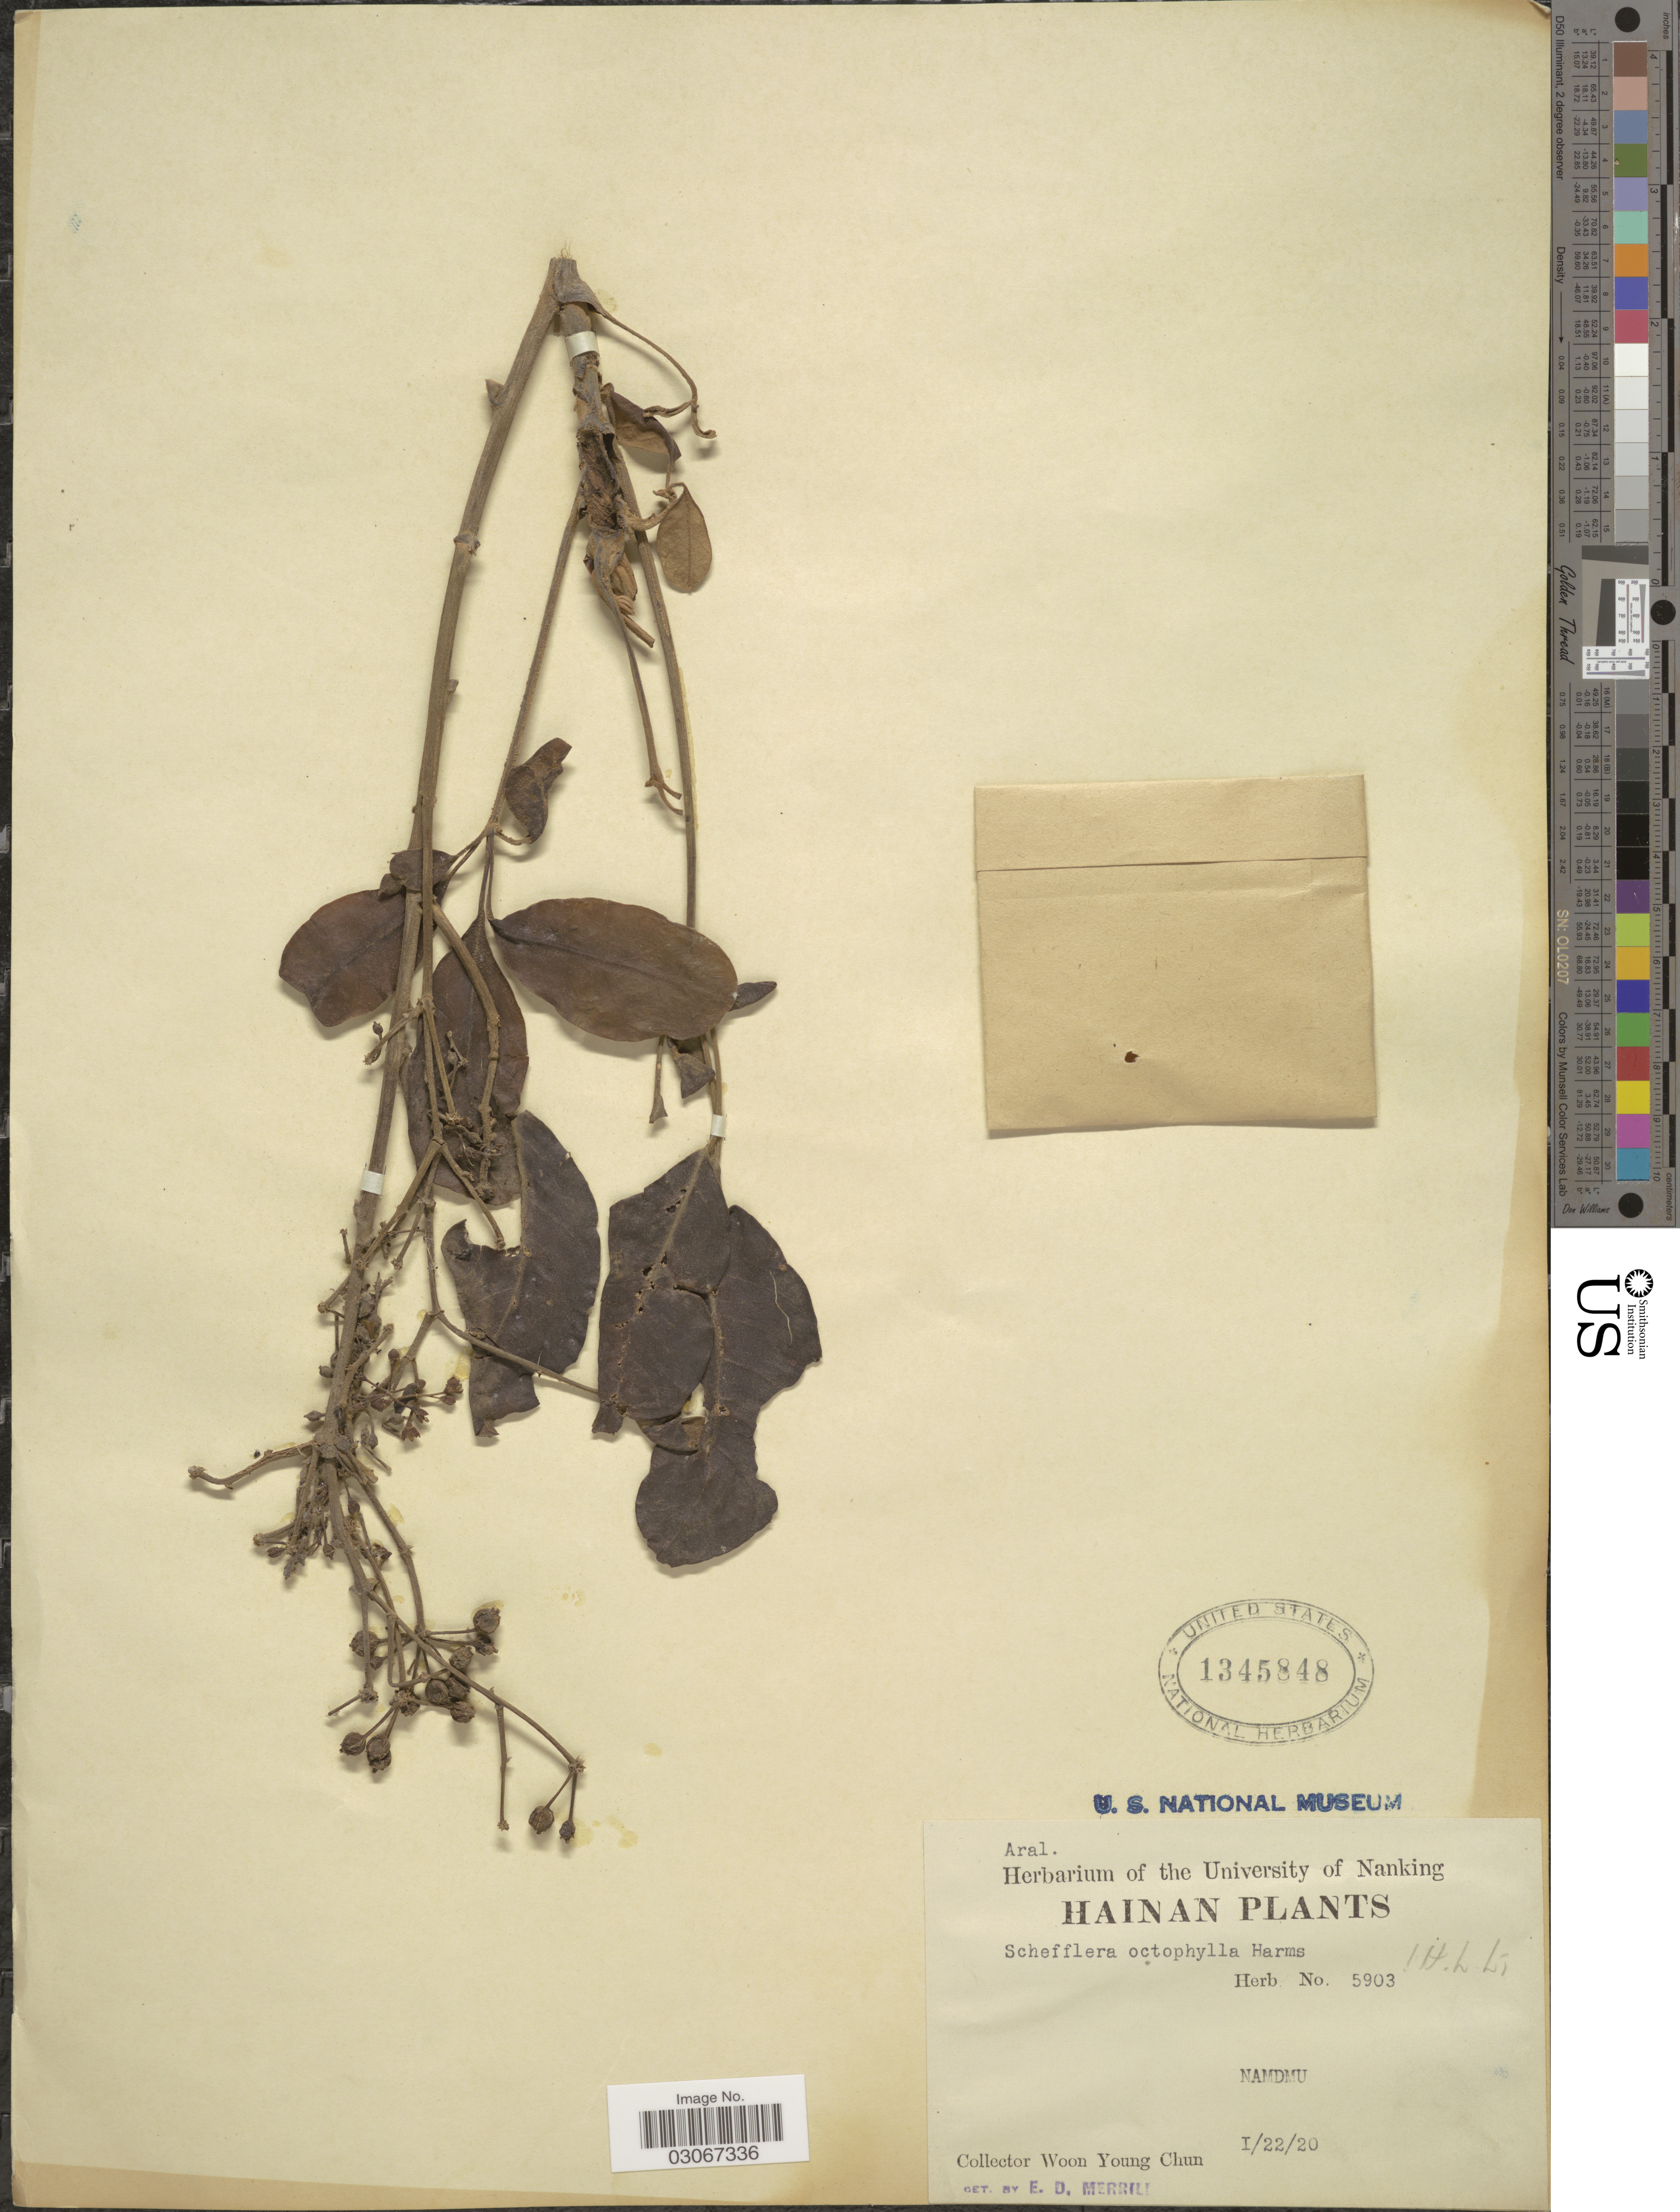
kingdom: Plantae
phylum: Tracheophyta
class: Magnoliopsida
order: Apiales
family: Araliaceae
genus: Schefflera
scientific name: Schefflera heptaphylla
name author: (L.) Frodin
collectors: W. Y. Chun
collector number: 5903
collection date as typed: Transcribed d/m/y: 22/1/20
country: China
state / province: Hainan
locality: Namdmu.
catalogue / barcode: US 1345848